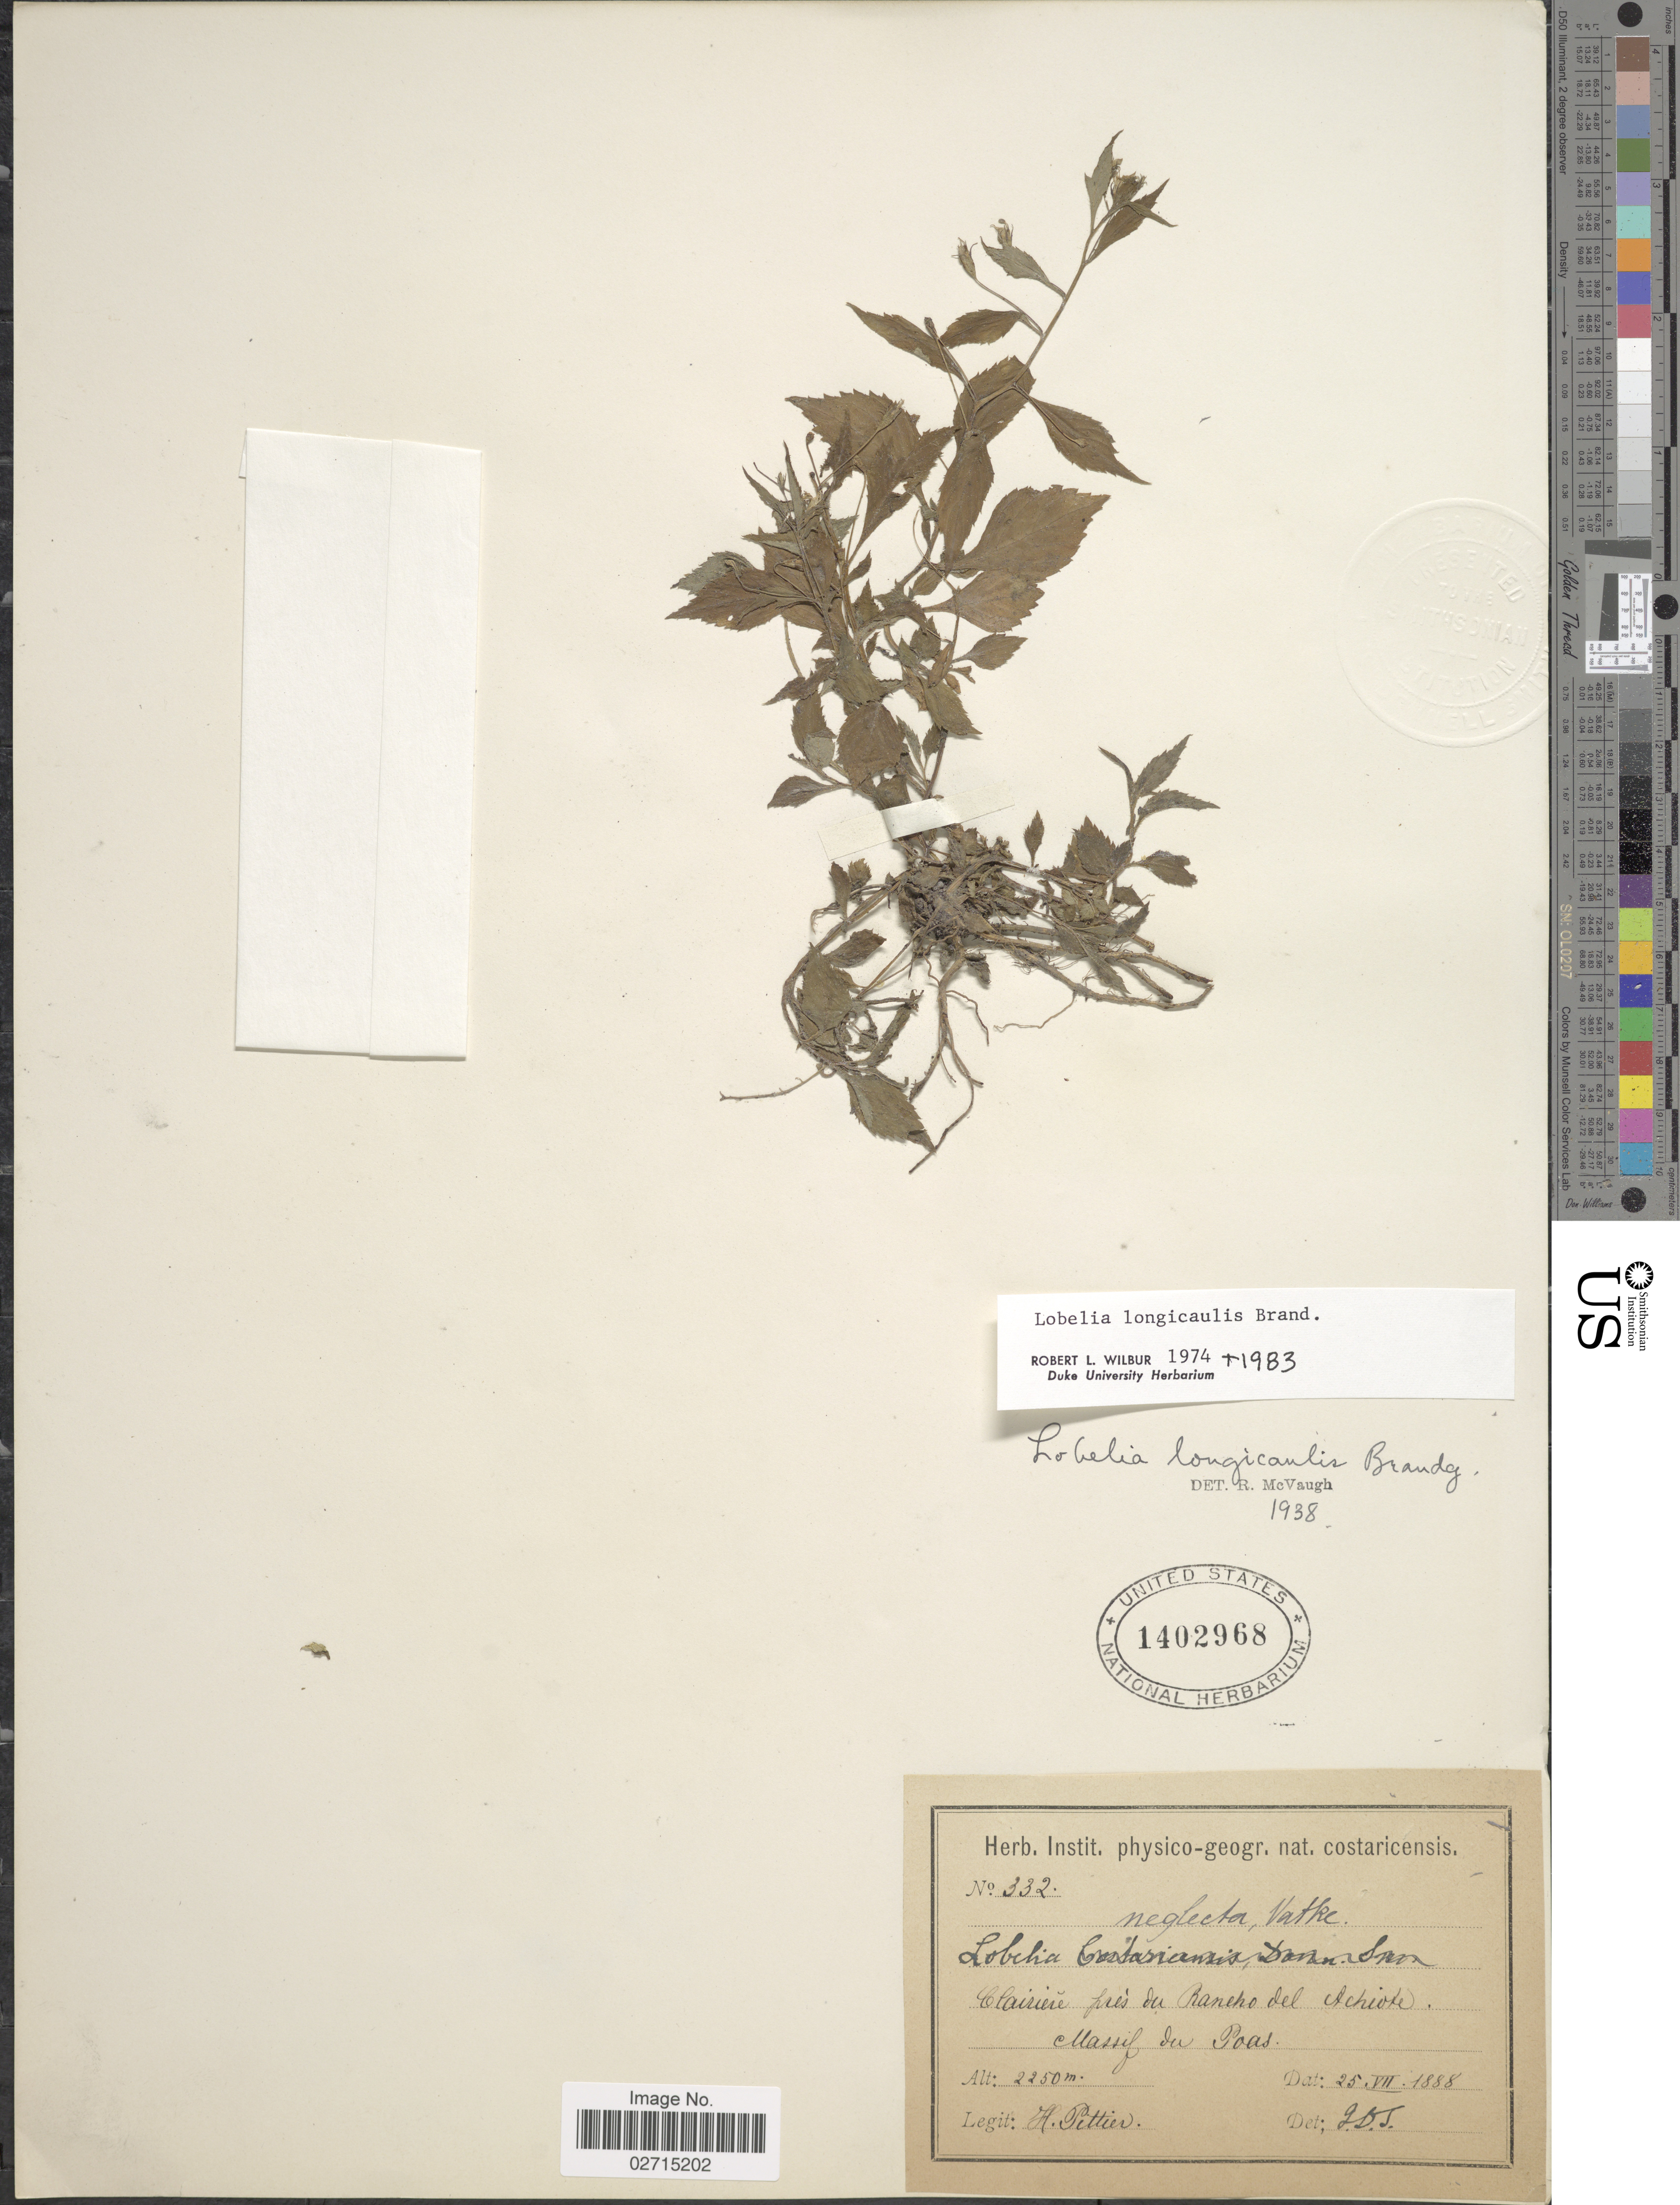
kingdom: Plantae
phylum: Tracheophyta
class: Magnoliopsida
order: Asterales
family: Campanulaceae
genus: Lobelia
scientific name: Lobelia longicaulis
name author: Brandegee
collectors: H. F. Pittier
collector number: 332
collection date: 1888-07-25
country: Costa Rica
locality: Clairieré prés du Rancho del Achiote. Massif du Poas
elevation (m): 2250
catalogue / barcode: US 1402968